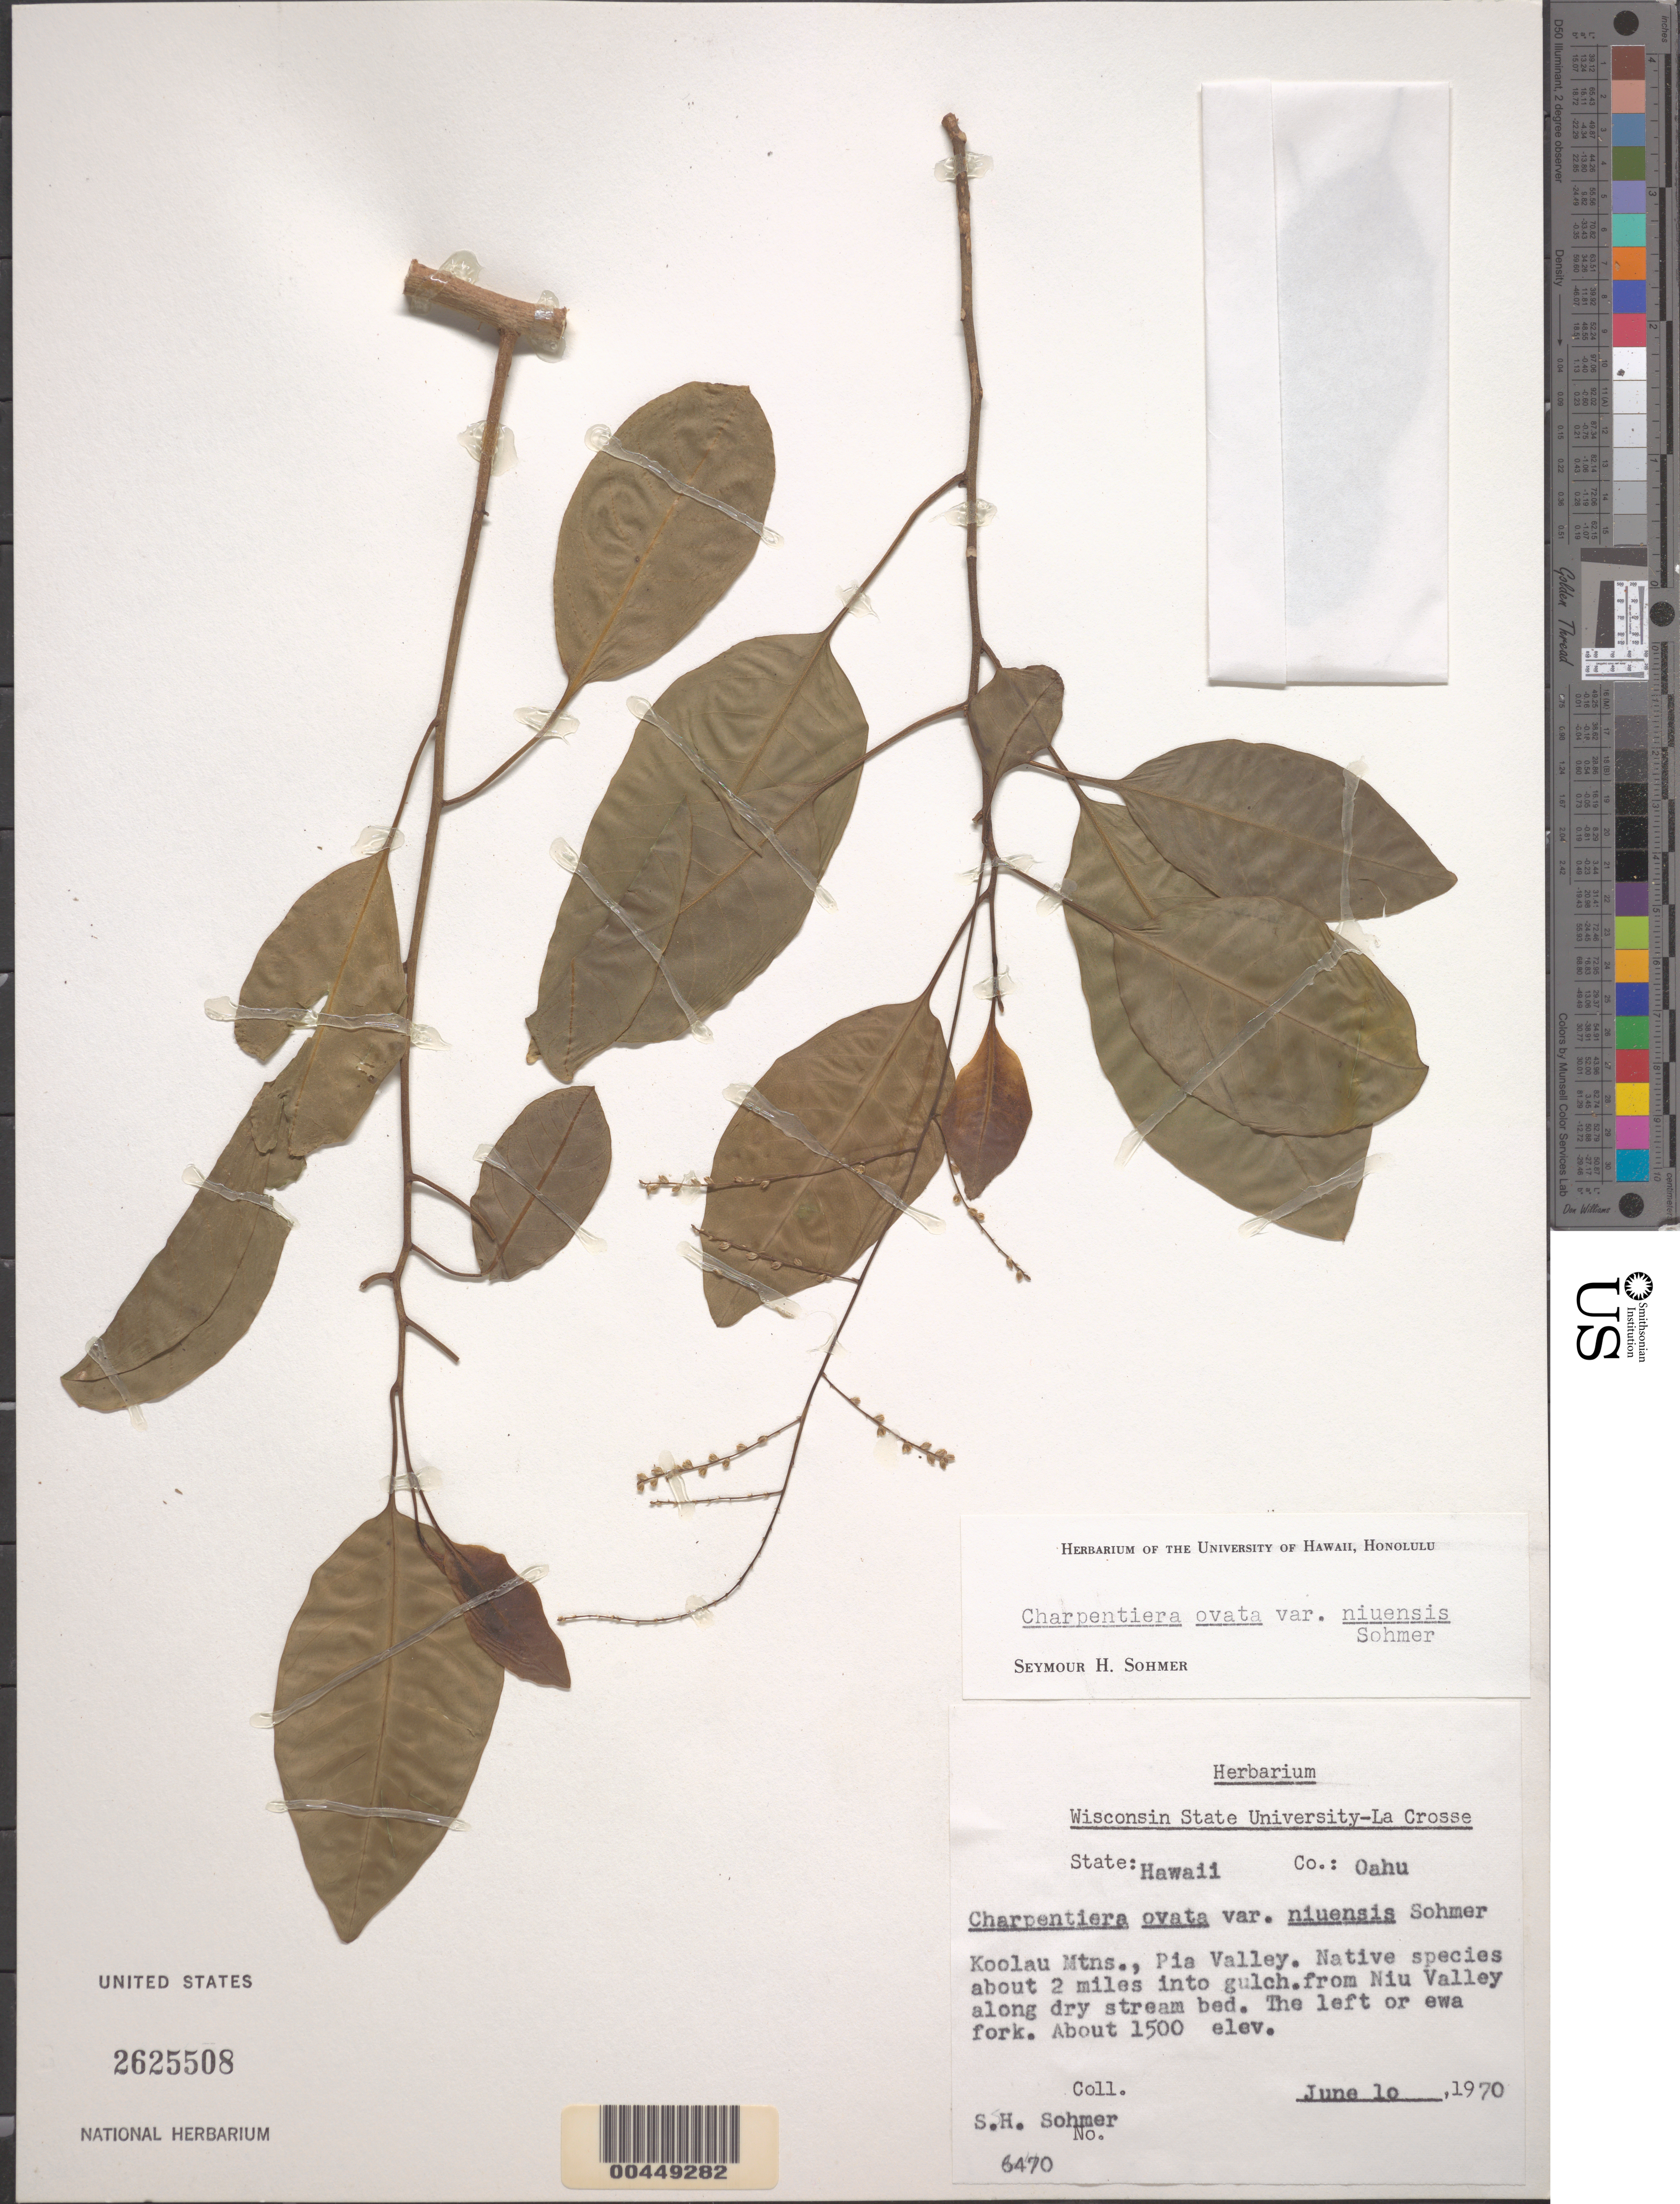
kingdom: Plantae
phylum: Tracheophyta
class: Magnoliopsida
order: Caryophyllales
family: Amaranthaceae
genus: Charpentiera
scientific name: Charpentiera ovata var. niuensis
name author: Sohmer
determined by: Sohmer, S. H.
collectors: S. H. Sohmer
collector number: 6470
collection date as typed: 10 Jun 1970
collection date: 1970-06-10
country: United States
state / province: Hawaii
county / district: Honolulu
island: Oahu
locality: Koolau Mts, Pia Valley, about 2 mi into gulch from Niu Valley the left or Ewa fork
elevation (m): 457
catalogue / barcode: US 2625508